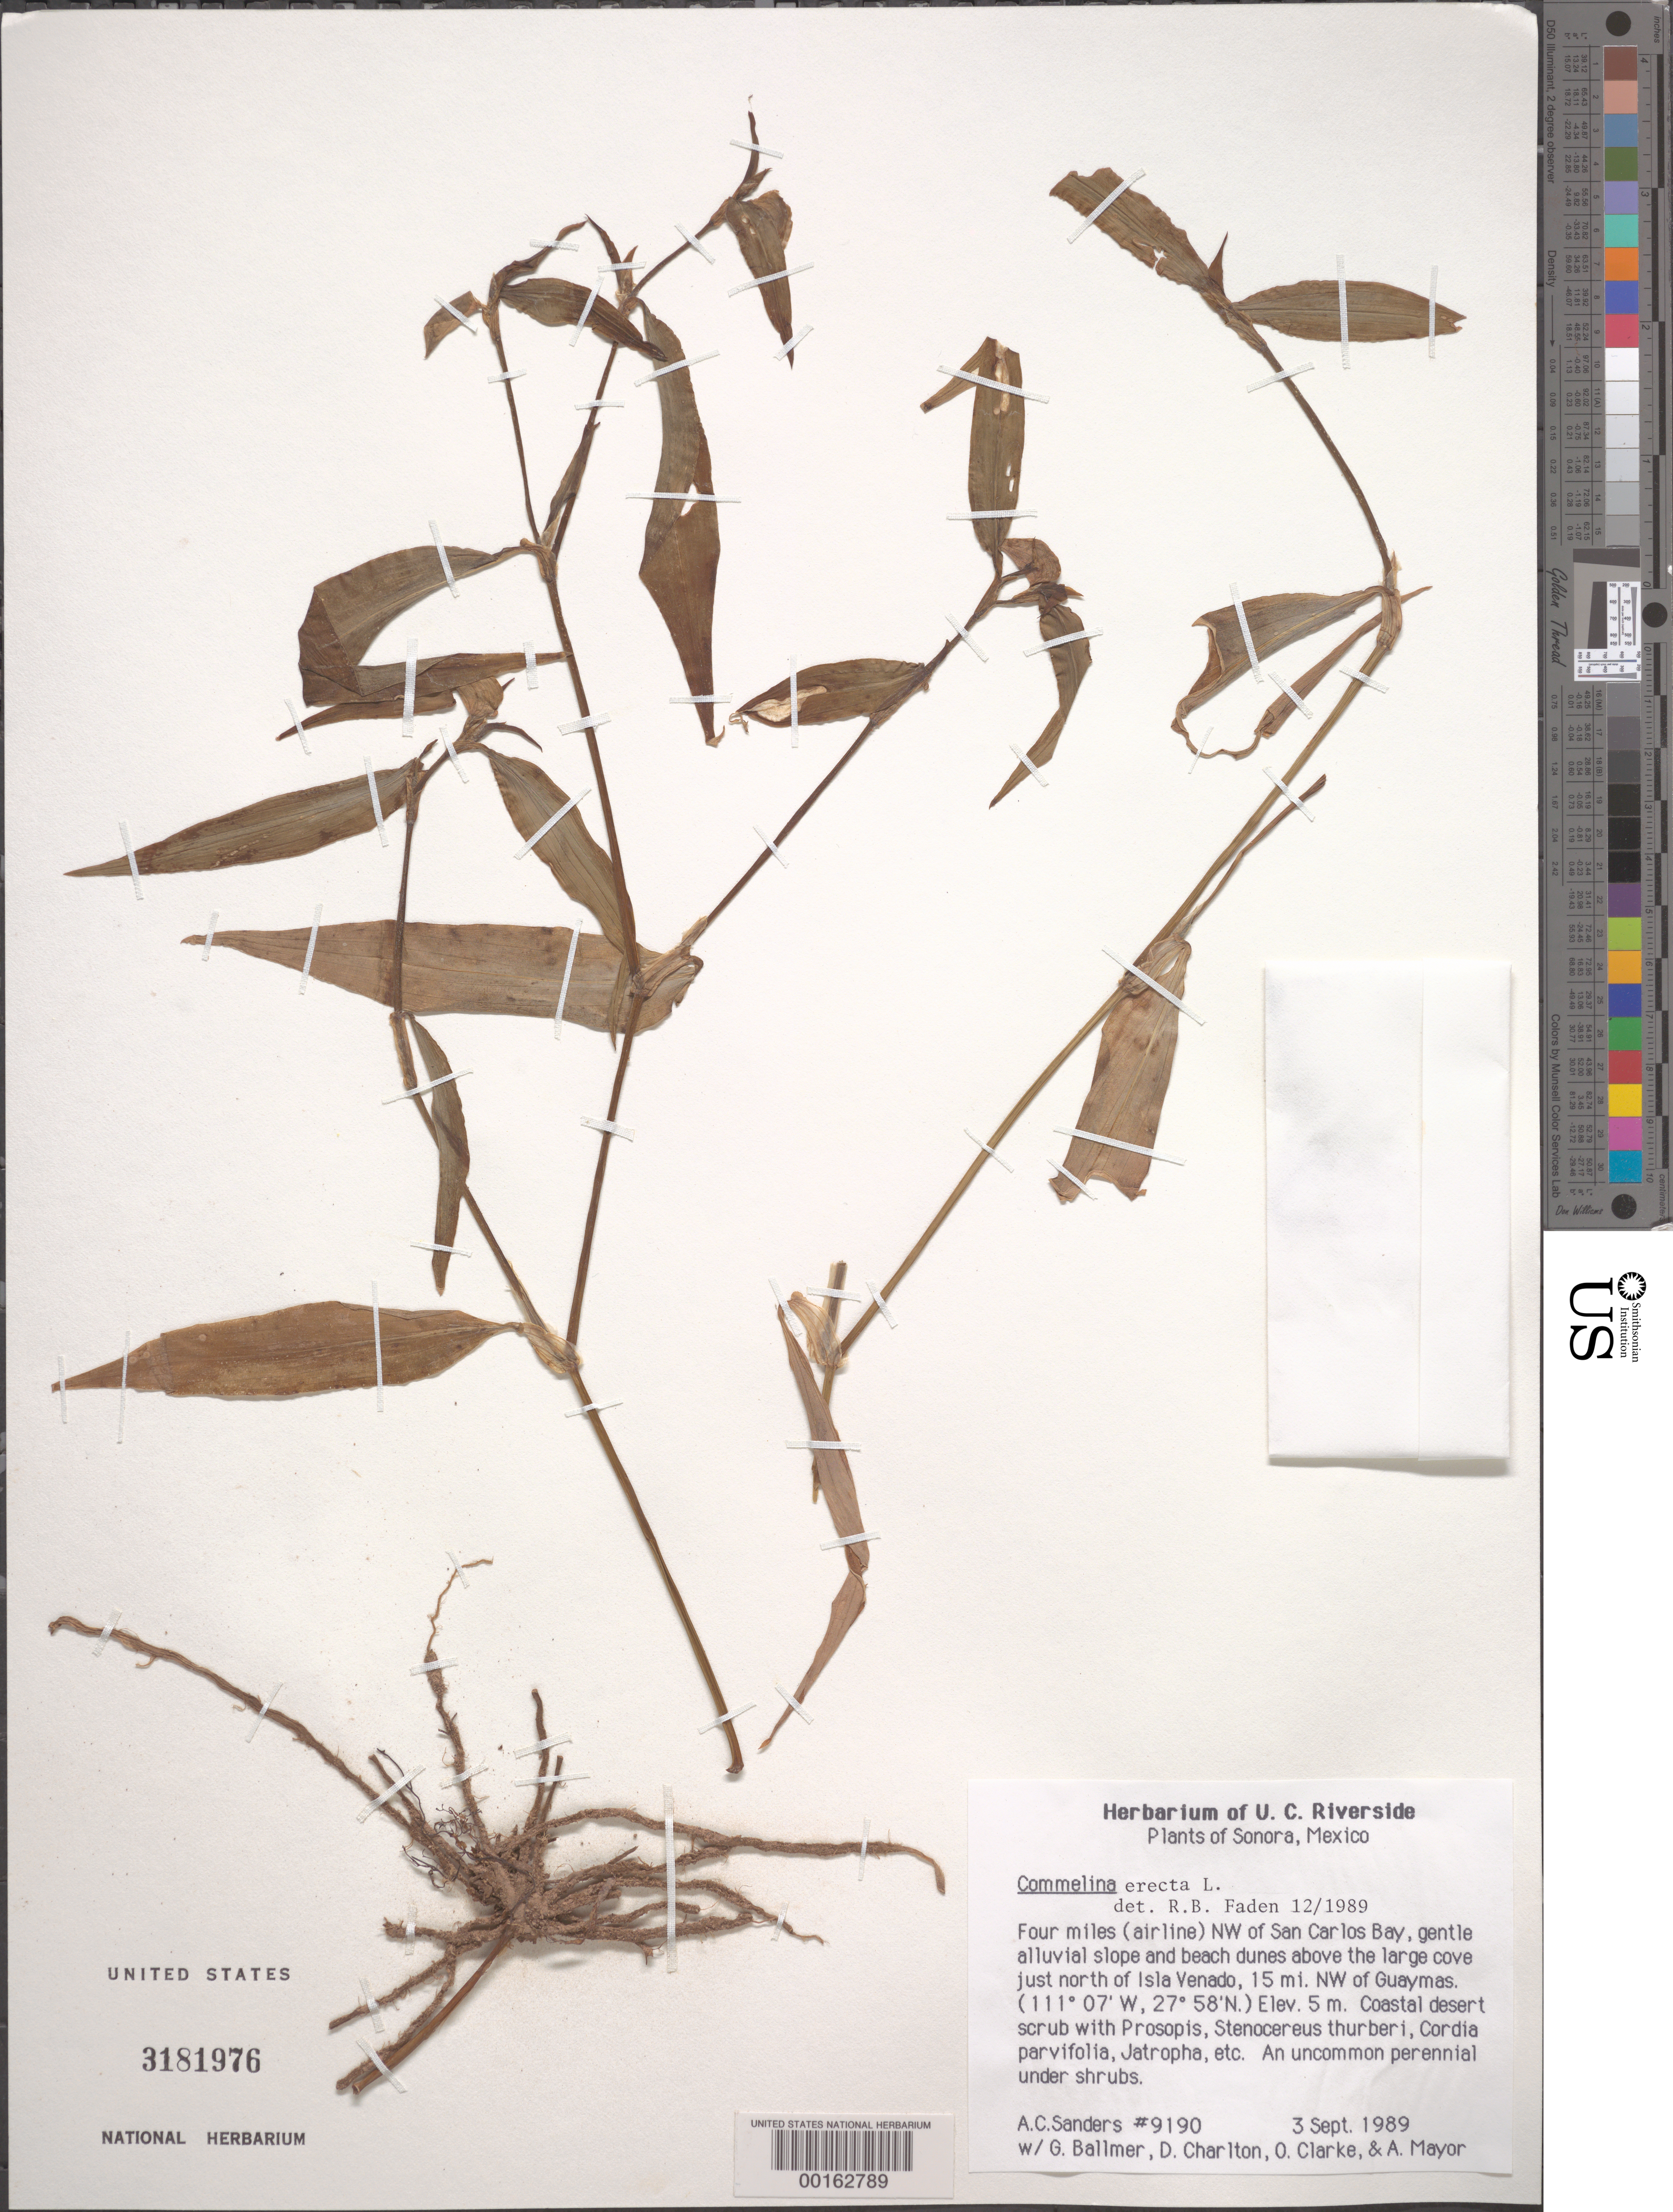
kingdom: Plantae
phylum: Tracheophyta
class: Liliopsida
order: Commelinales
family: Commelinaceae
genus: Commelina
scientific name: Commelina erecta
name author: L.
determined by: Faden, Robert B., (US), Smithsonian Institution - National Museum of Natural History (UNITED STATES)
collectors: A. Sanders, G. Ballmer, D. Charlton, O. Clarke & A. Mayor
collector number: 9190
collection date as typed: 03 Sep 1989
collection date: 1989-09-03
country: Mexico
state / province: Sinaloa / Sonora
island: Venado Island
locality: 4 mi NW of San Carlos Bay, N of Isla Venado, 15 mi NW of Guaymas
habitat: Coastal desert scrub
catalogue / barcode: US 3181976